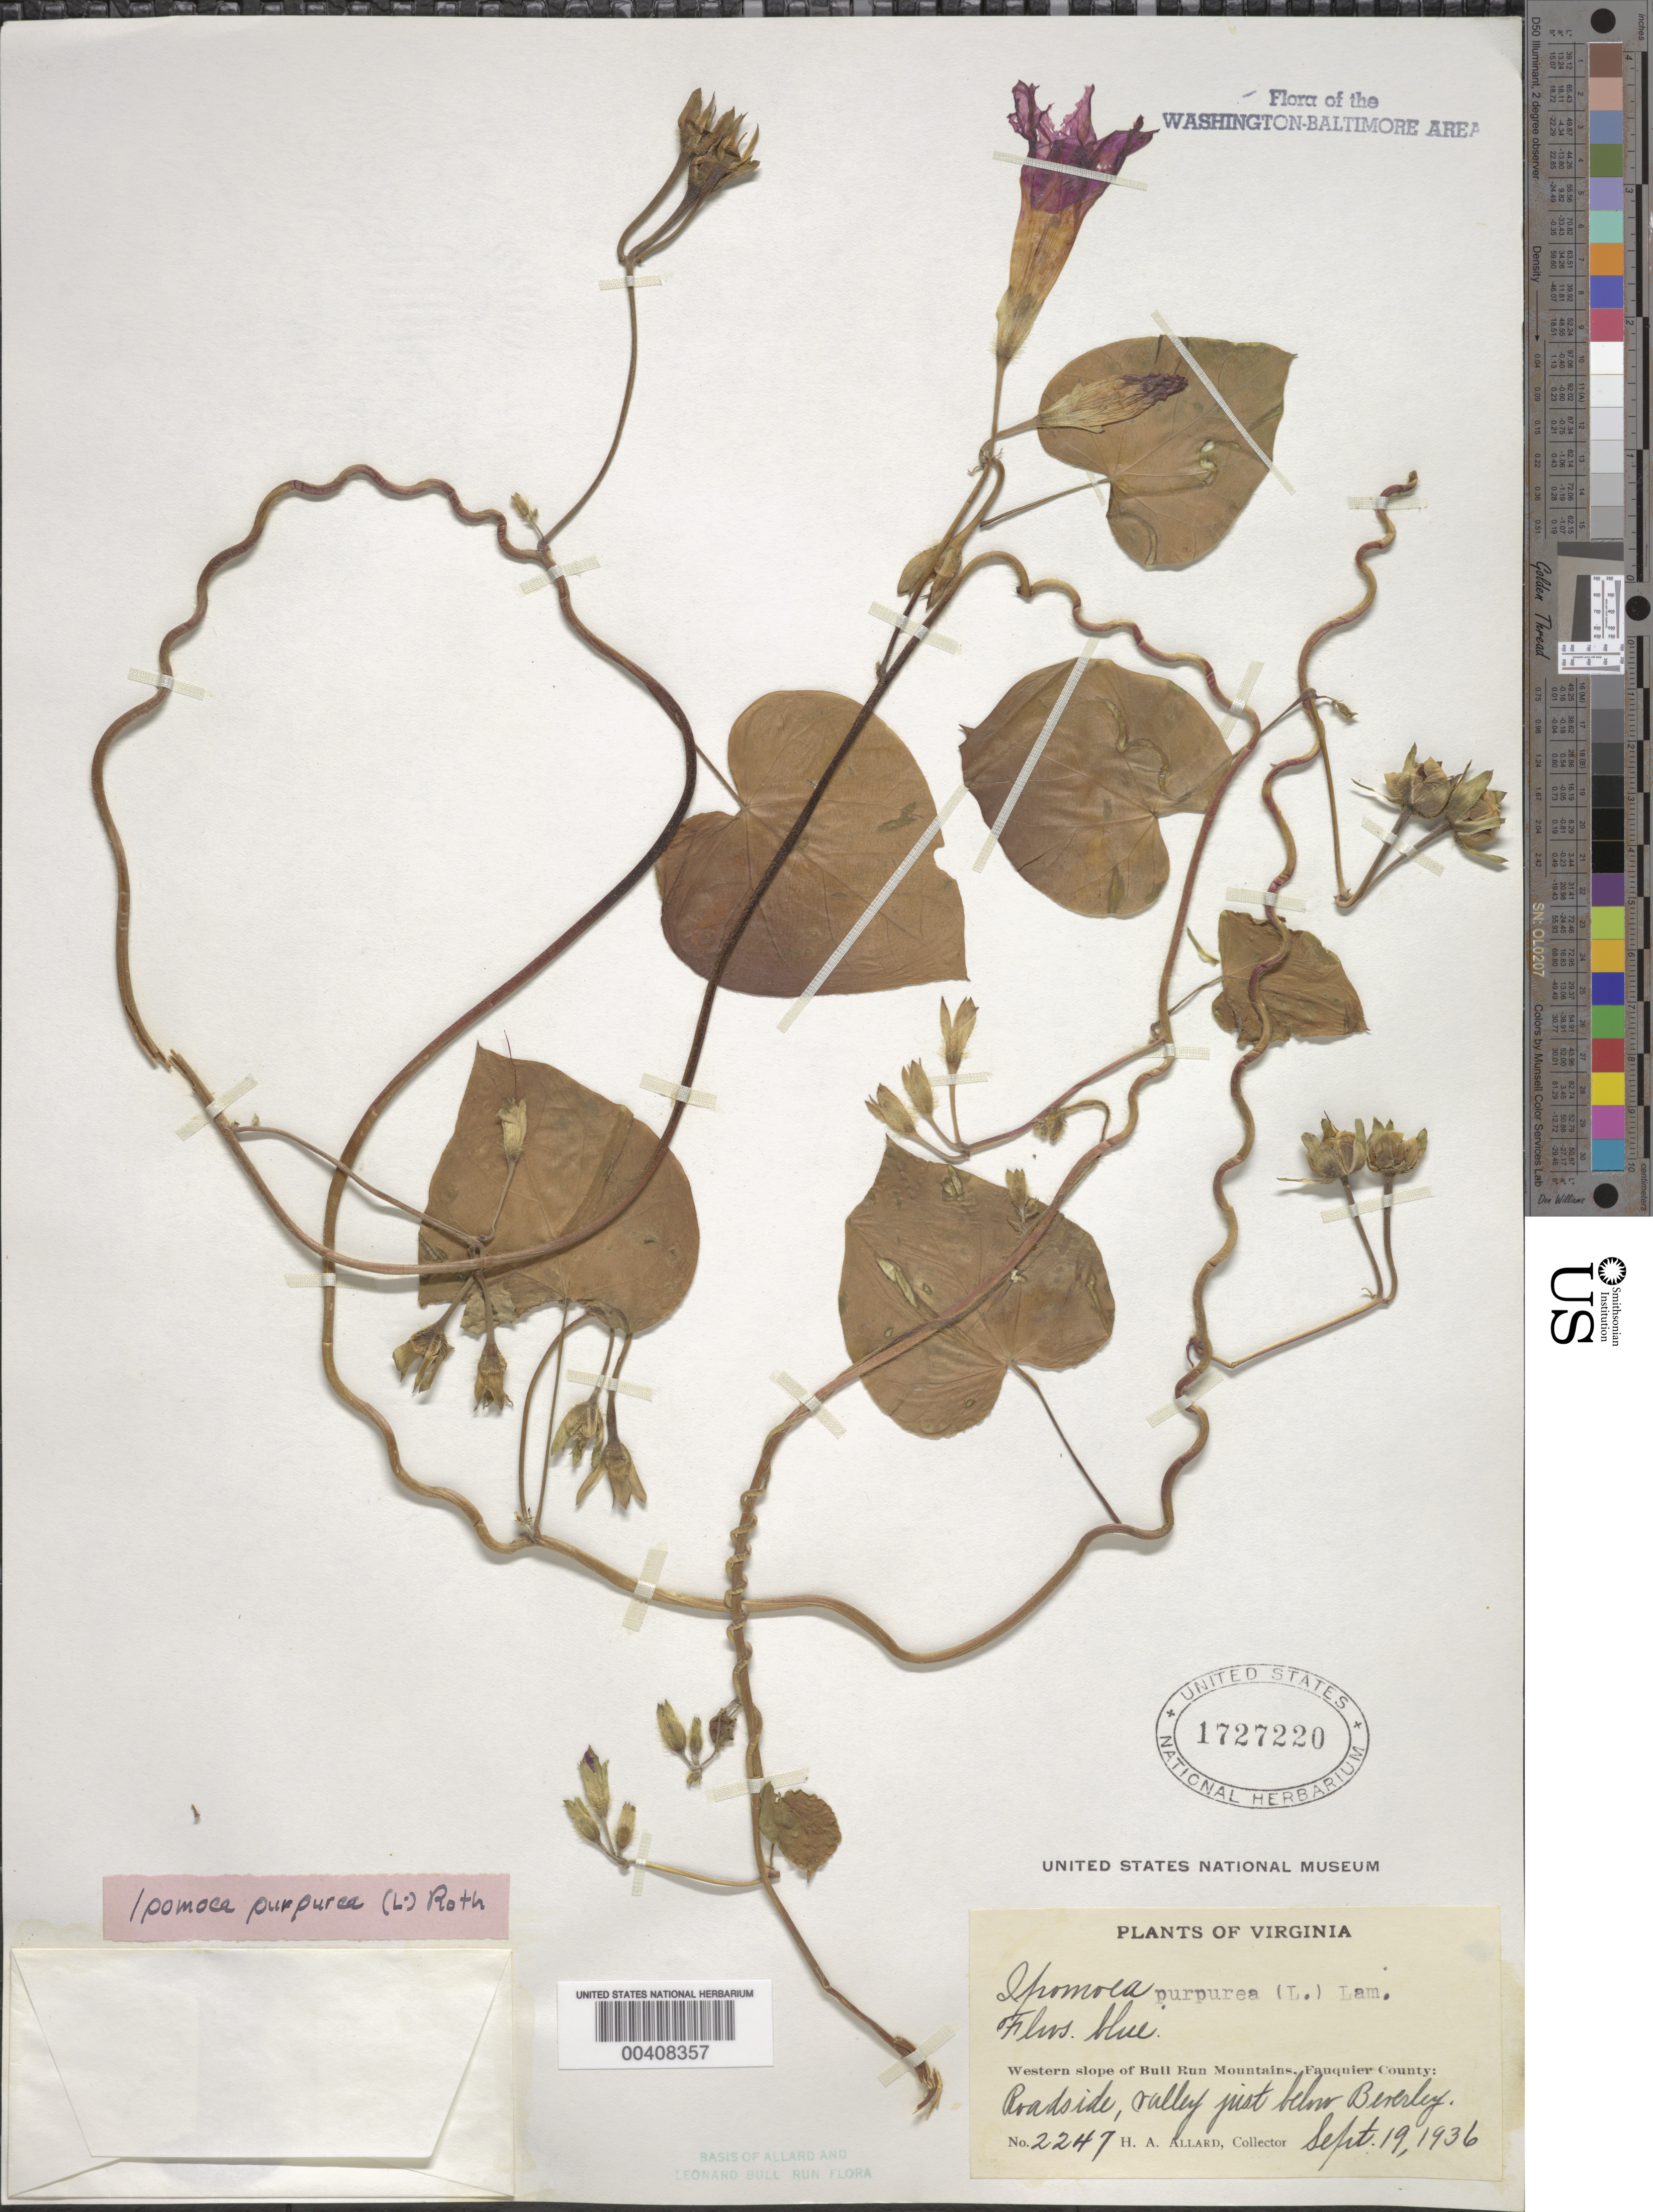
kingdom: Plantae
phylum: Tracheophyta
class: Magnoliopsida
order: Solanales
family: Convolvulaceae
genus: Ipomoea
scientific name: Ipomoea purpurea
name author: (L.) Roth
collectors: H. A. Allard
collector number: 2247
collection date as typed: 19 Sep 1936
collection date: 1936-09-19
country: United States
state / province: Virginia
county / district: Fauquier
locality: Below Beverley, western slope of Bull Run Mountains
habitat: Roadside, valley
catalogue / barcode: US 1727220